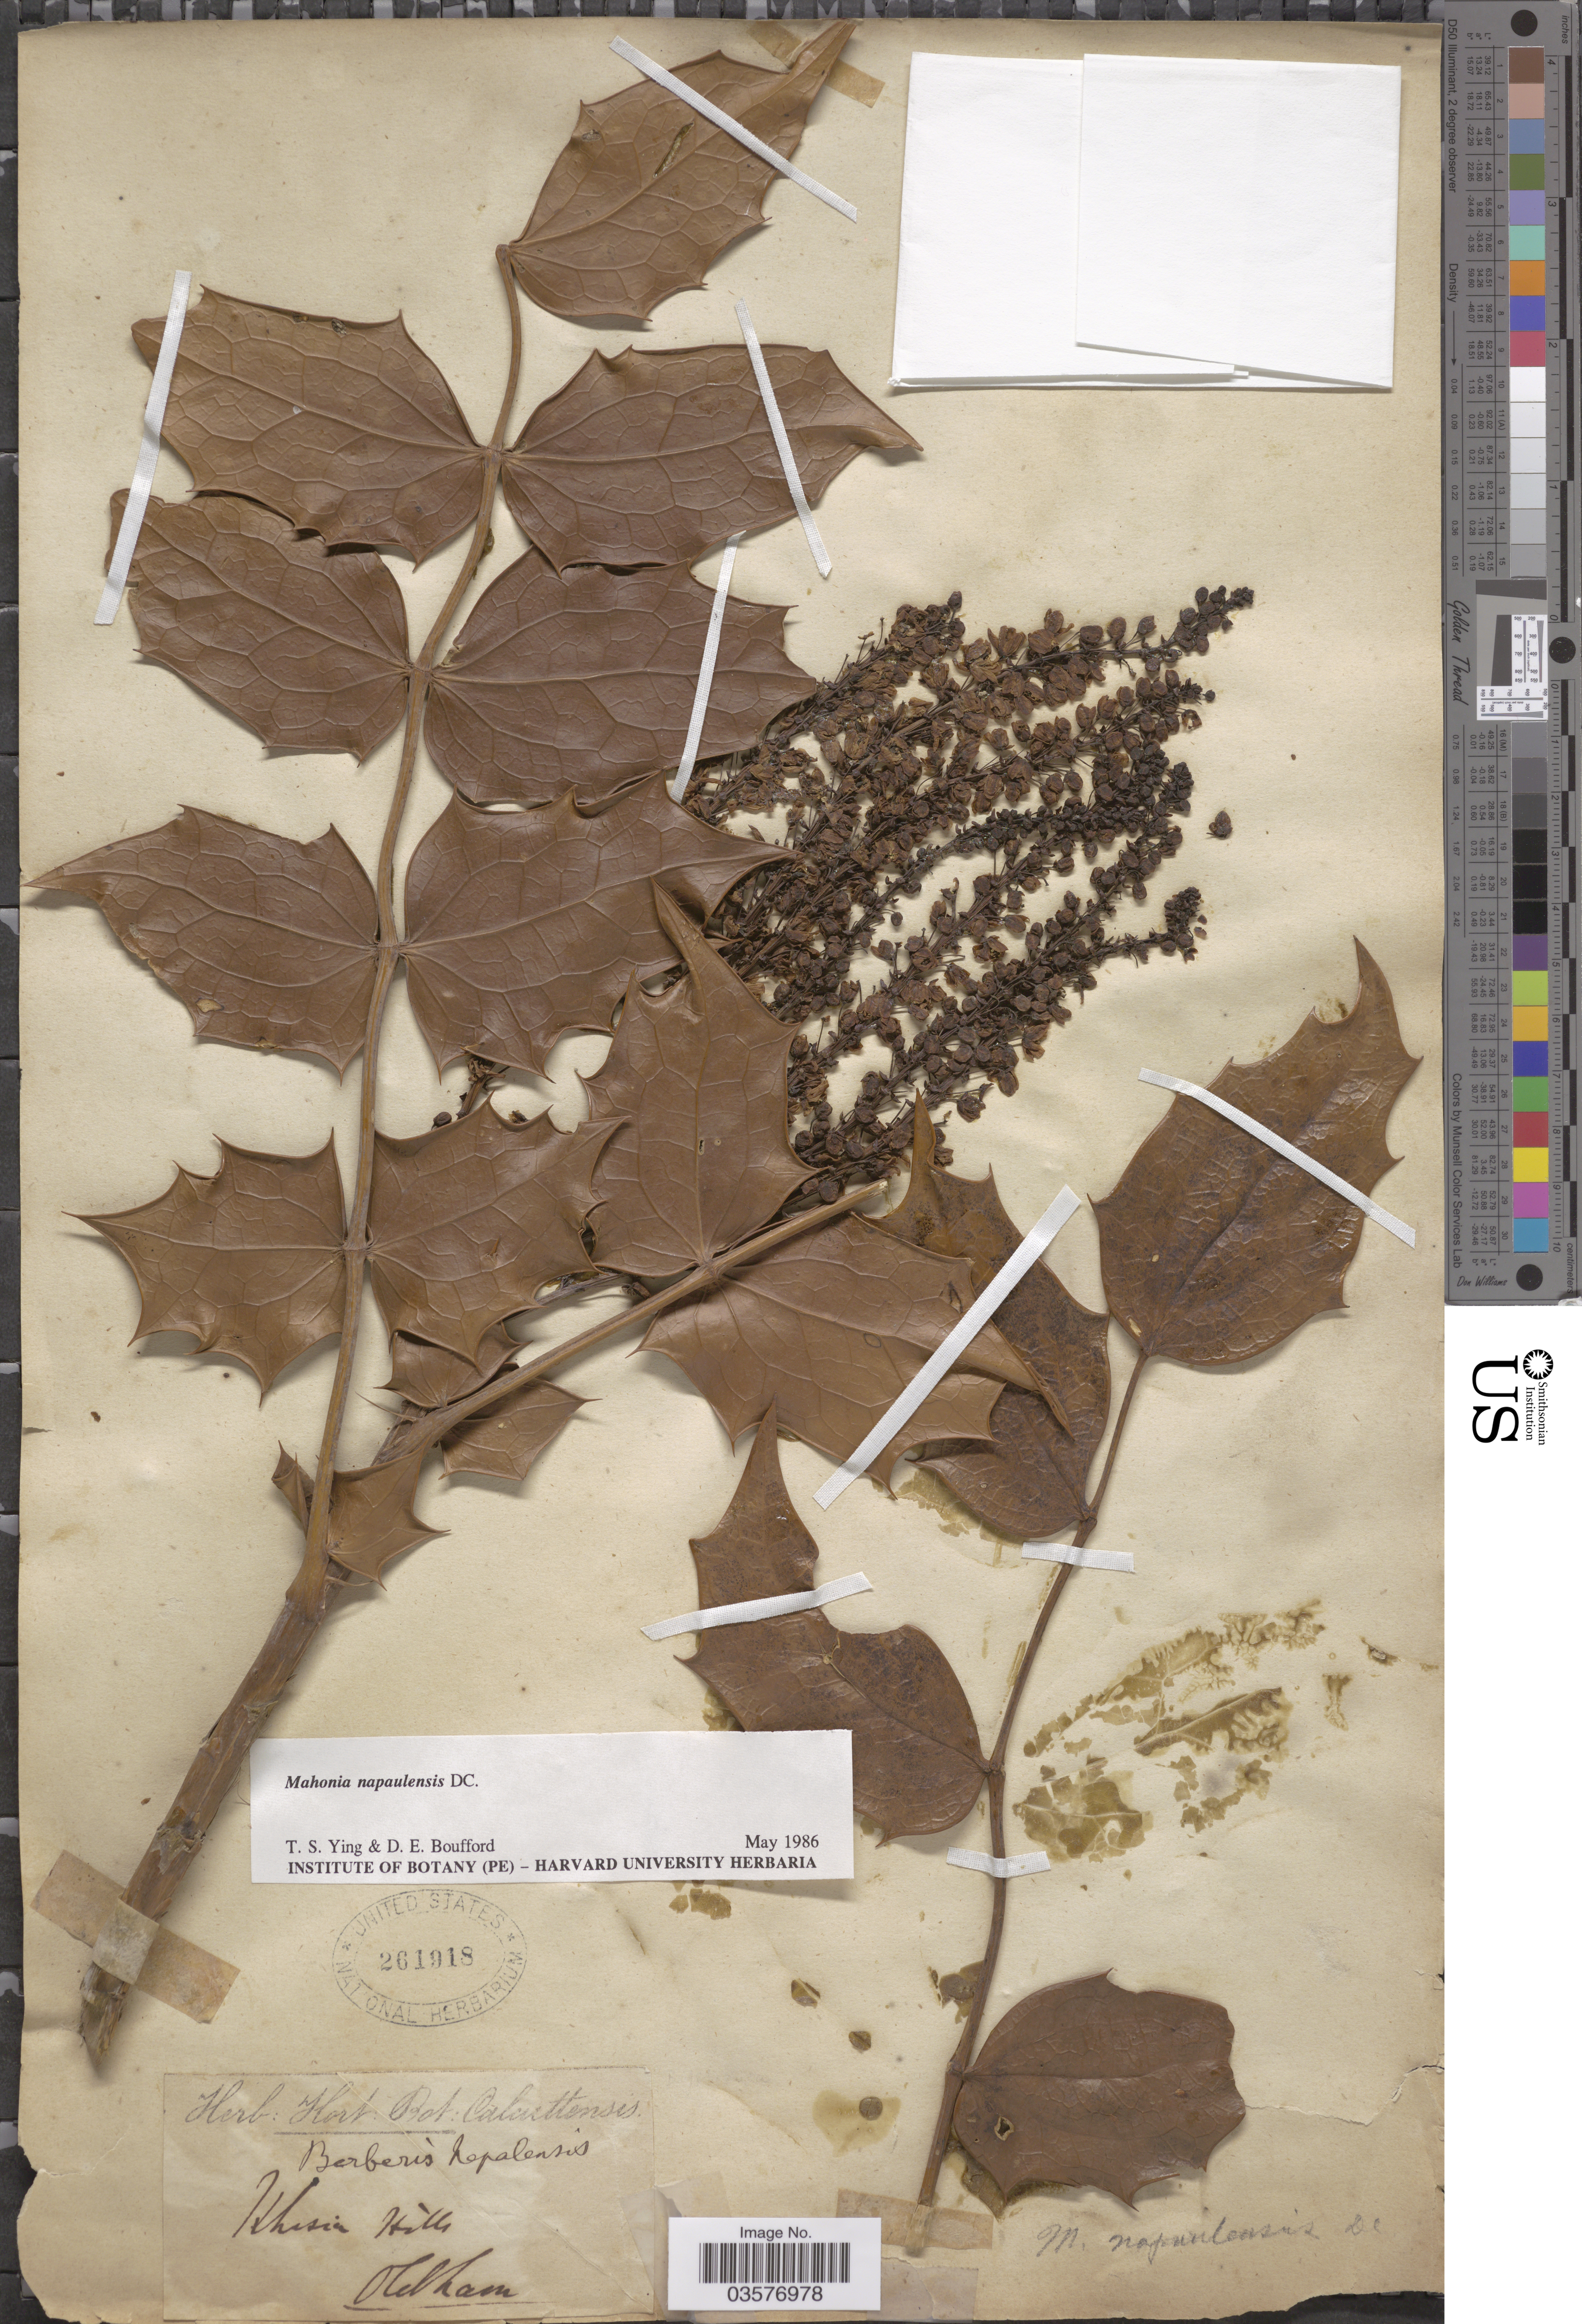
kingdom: Plantae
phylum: Tracheophyta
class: Magnoliopsida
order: Ranunculales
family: Berberidaceae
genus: Mahonia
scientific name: Mahonia napaulensis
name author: DC.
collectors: Oldham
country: India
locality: Khasia Hills.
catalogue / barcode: US 261918